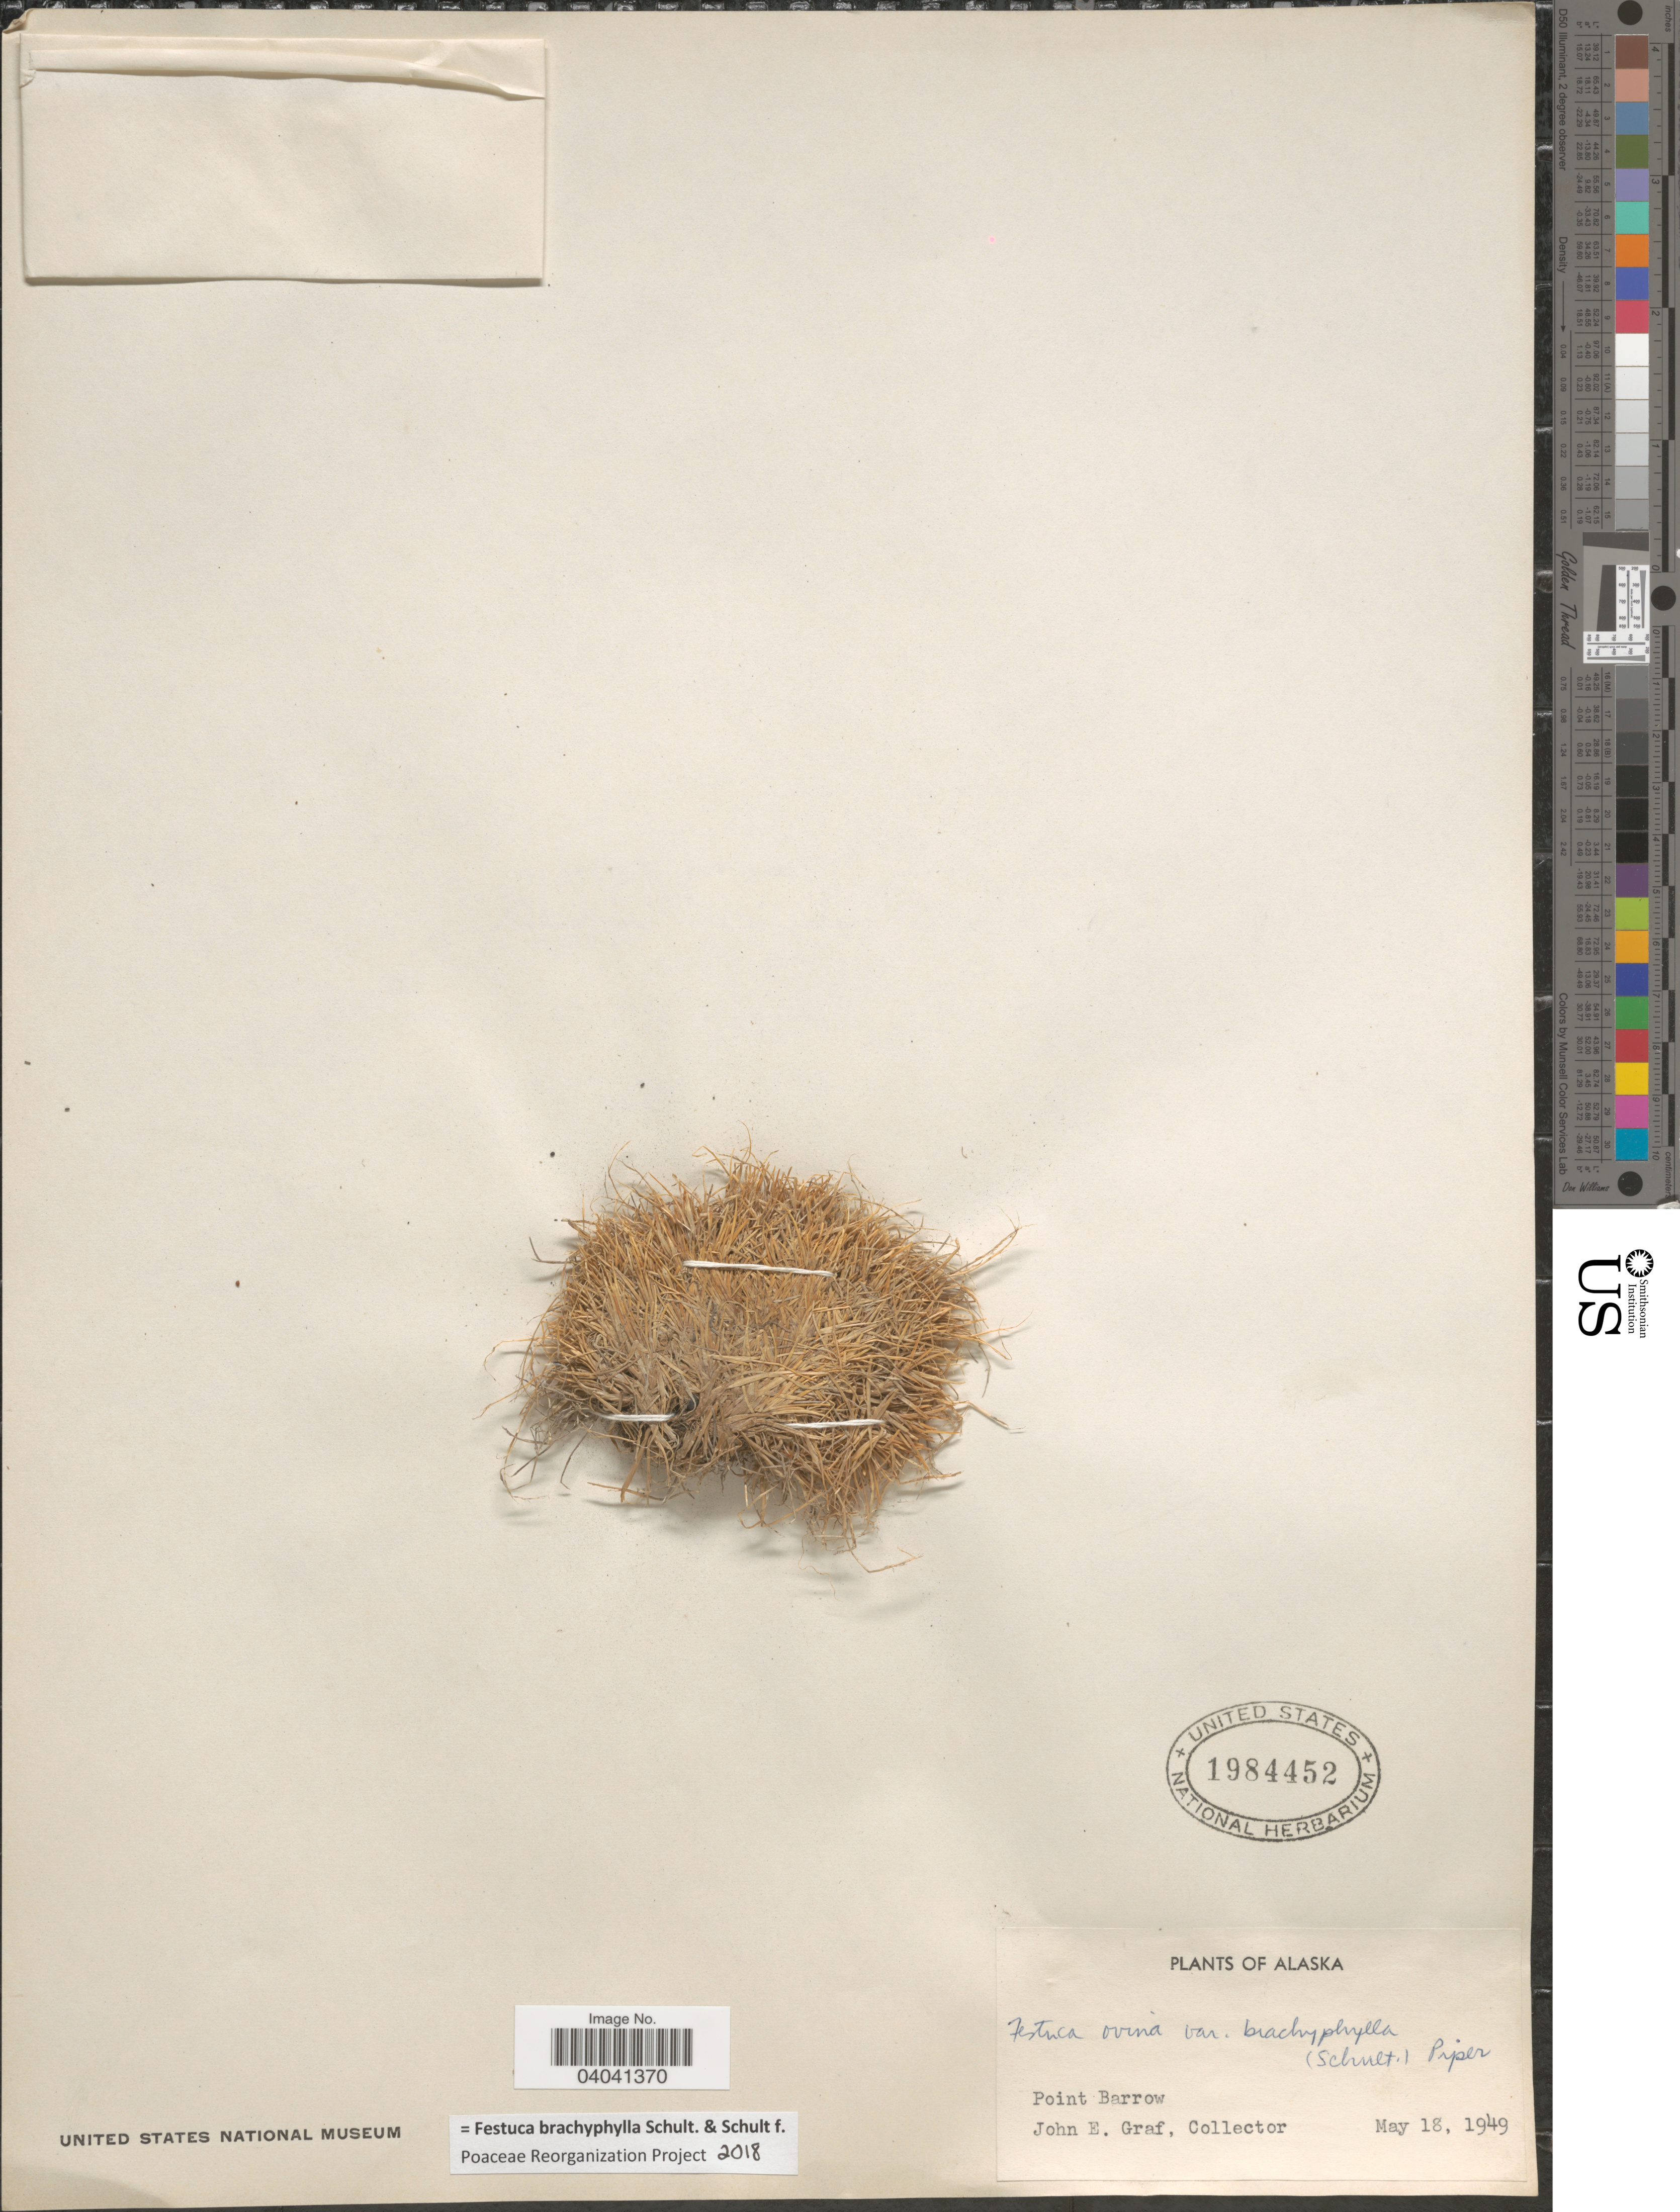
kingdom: Plantae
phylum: Tracheophyta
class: Liliopsida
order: Poales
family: Poaceae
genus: Festuca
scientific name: Festuca brachyphylla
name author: Schult. & Schult. f.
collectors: J. Graf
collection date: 1949-05-18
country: United States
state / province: Alaska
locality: Point Barrow.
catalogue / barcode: US 1984452